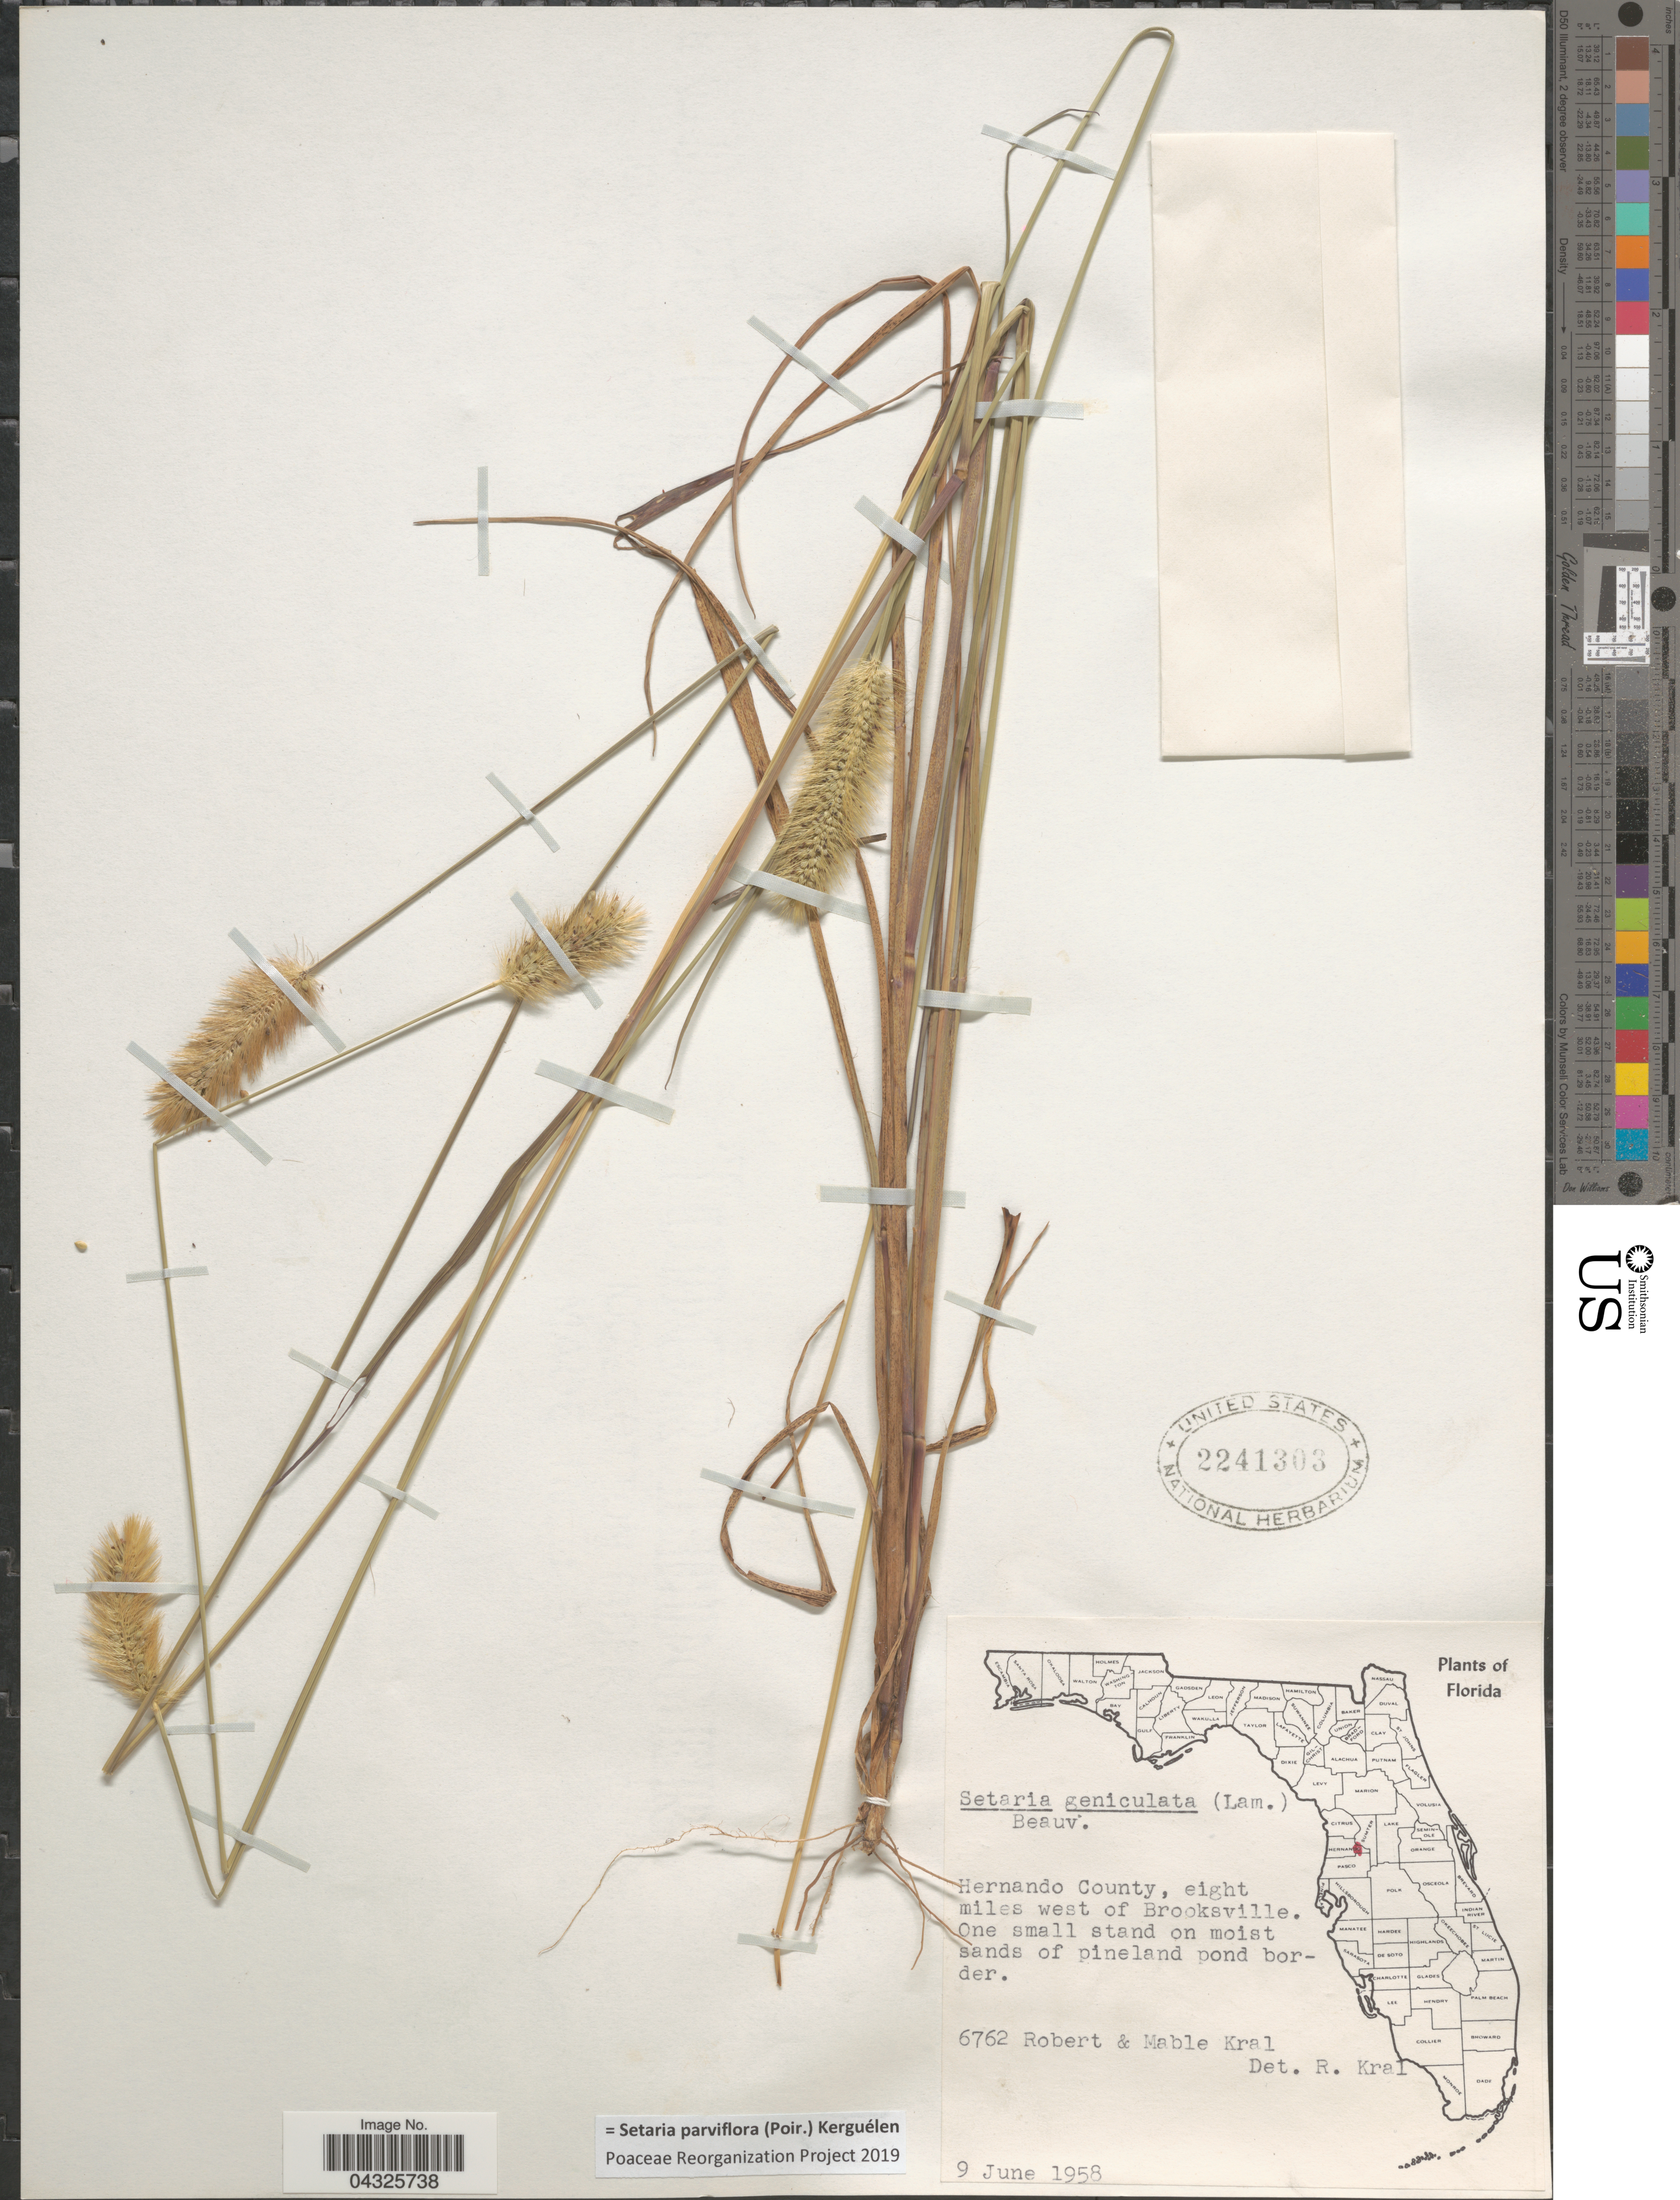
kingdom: Plantae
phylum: Tracheophyta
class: Liliopsida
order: Poales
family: Poaceae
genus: Setaria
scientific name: Setaria parviflora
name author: (Poir.) Kerguélen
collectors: R. Kral & M. Kral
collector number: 6762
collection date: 1958-06-09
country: United States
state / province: Florida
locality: Hernando County, eight miles west of Brooksville.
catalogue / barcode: US 2241303